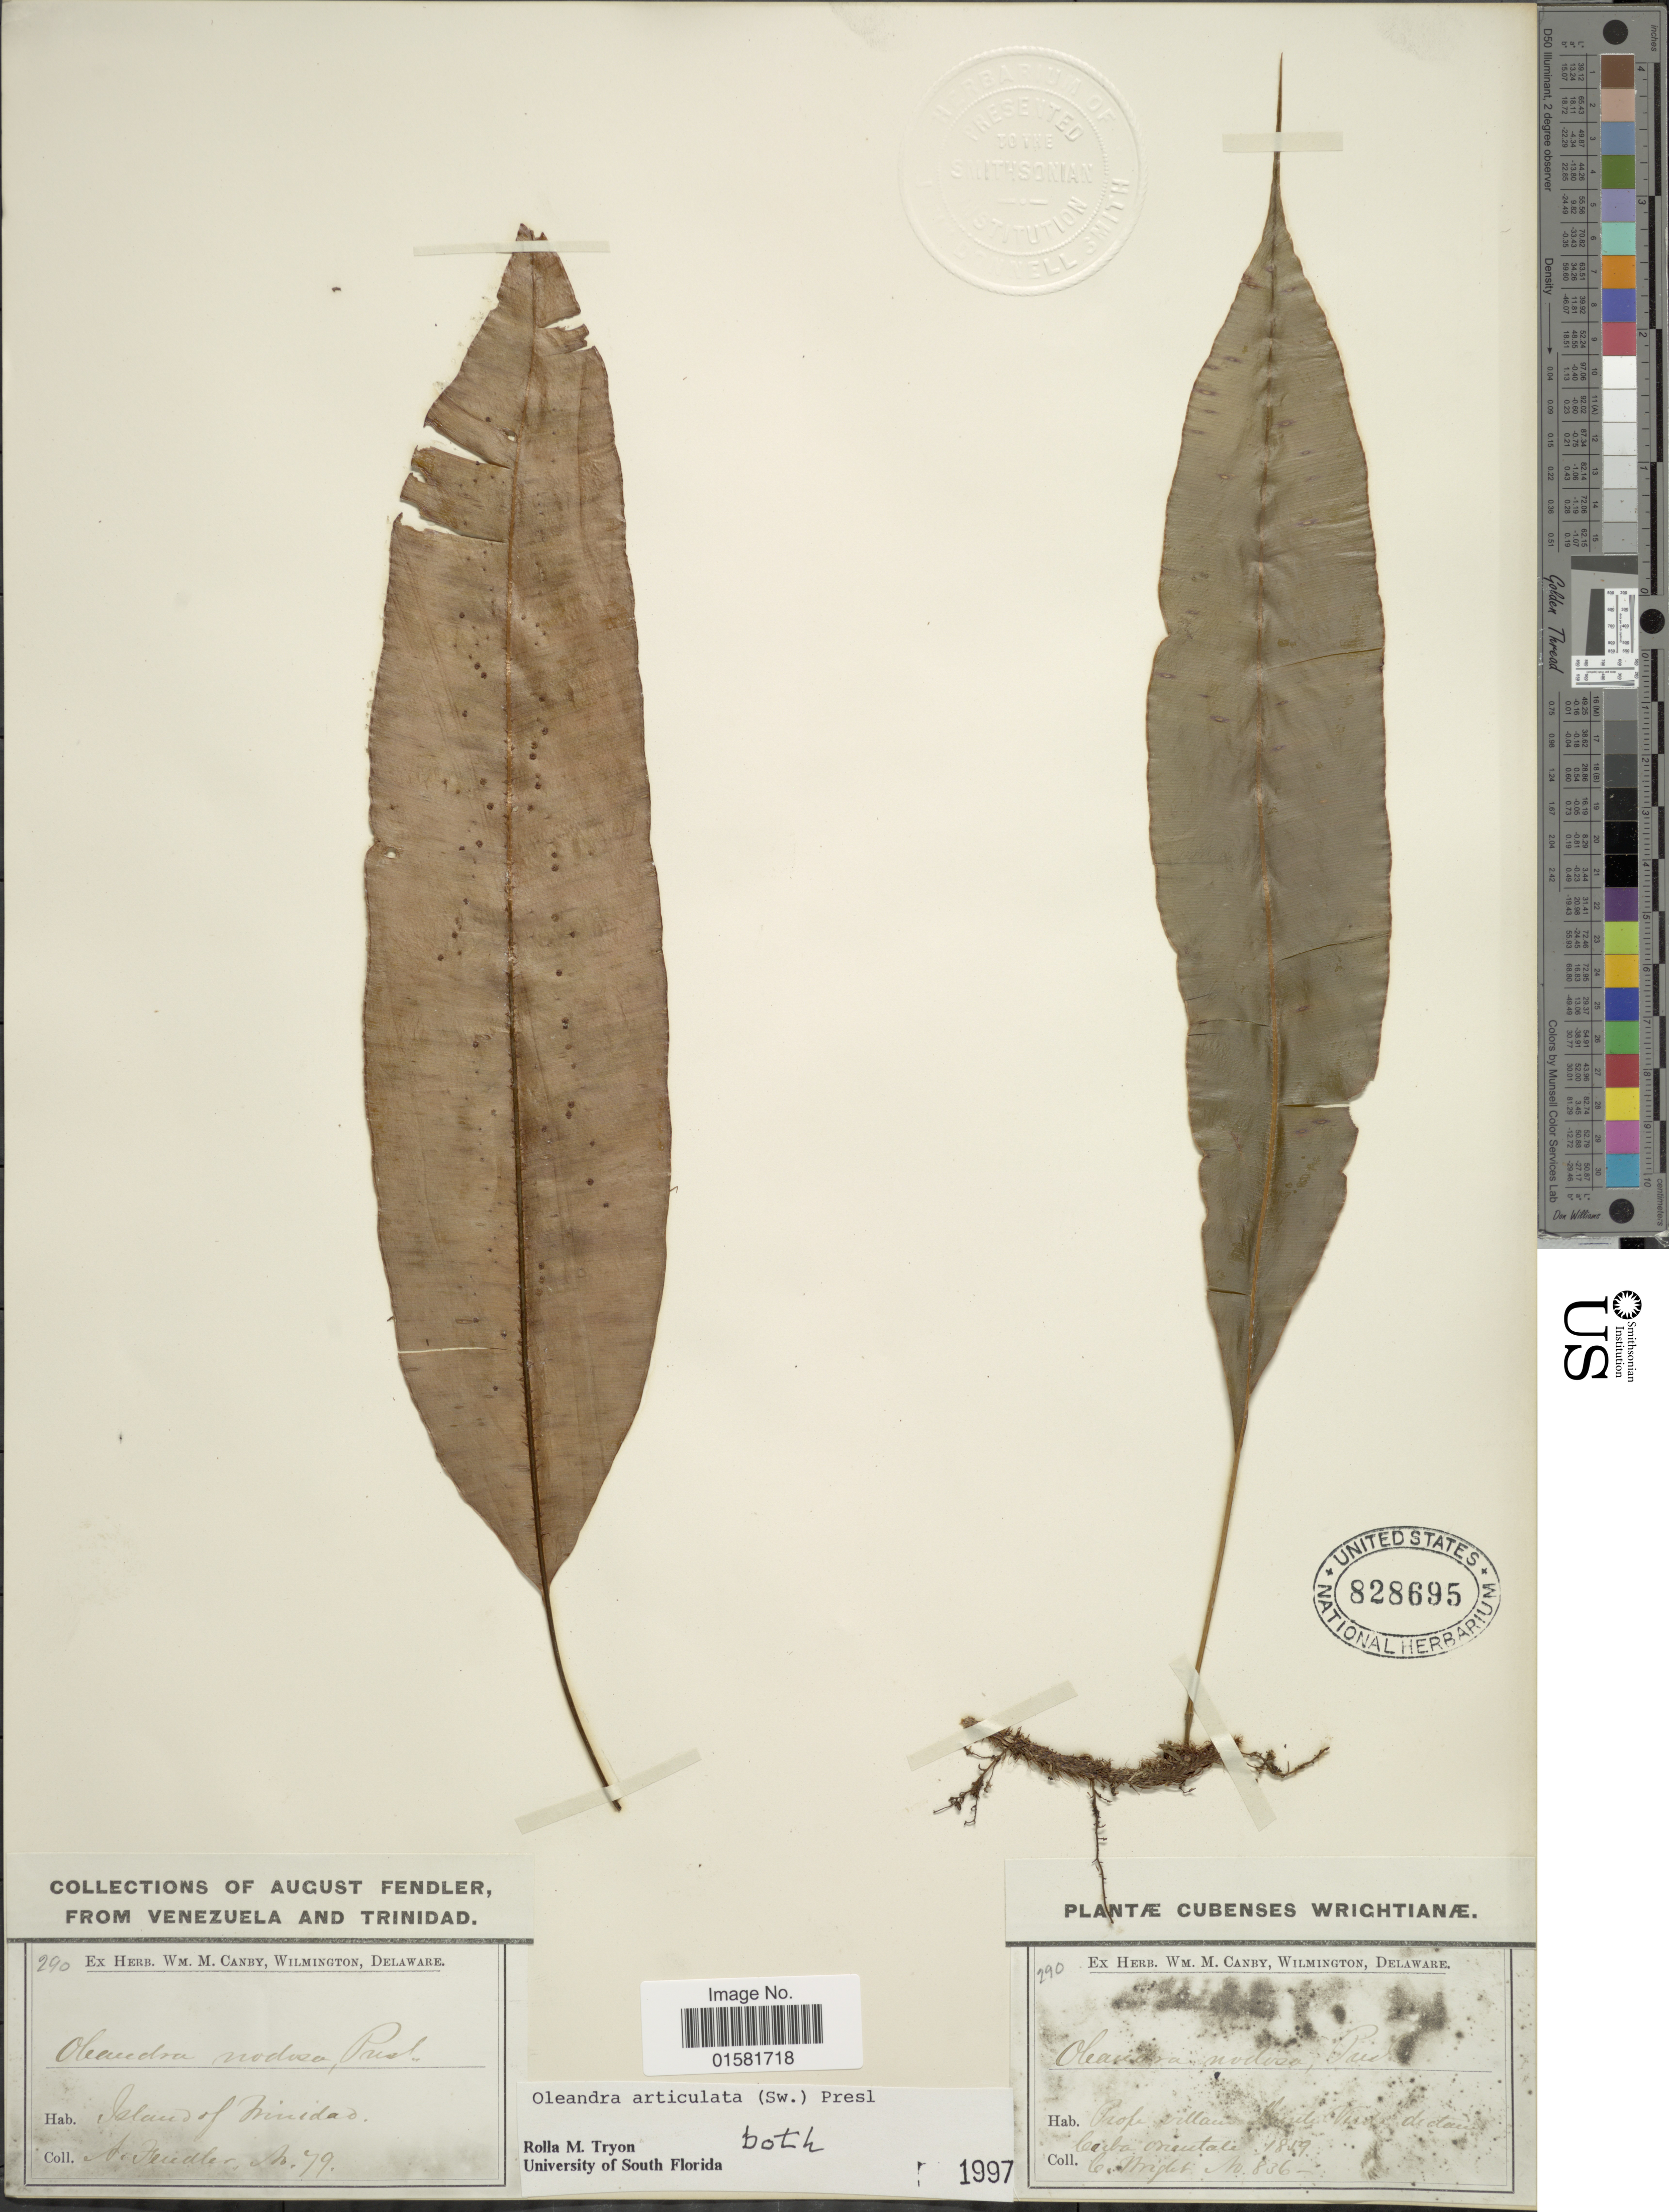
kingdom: Plantae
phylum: Tracheophyta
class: Polypodiopsida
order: Polypodiales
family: Oleandraceae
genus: Oleandra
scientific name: Oleandra articulata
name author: (Sw.) C. Presl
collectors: A. Fendler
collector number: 79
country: Trinidad and Tobago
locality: Island of Trinidad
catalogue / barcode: US 828695